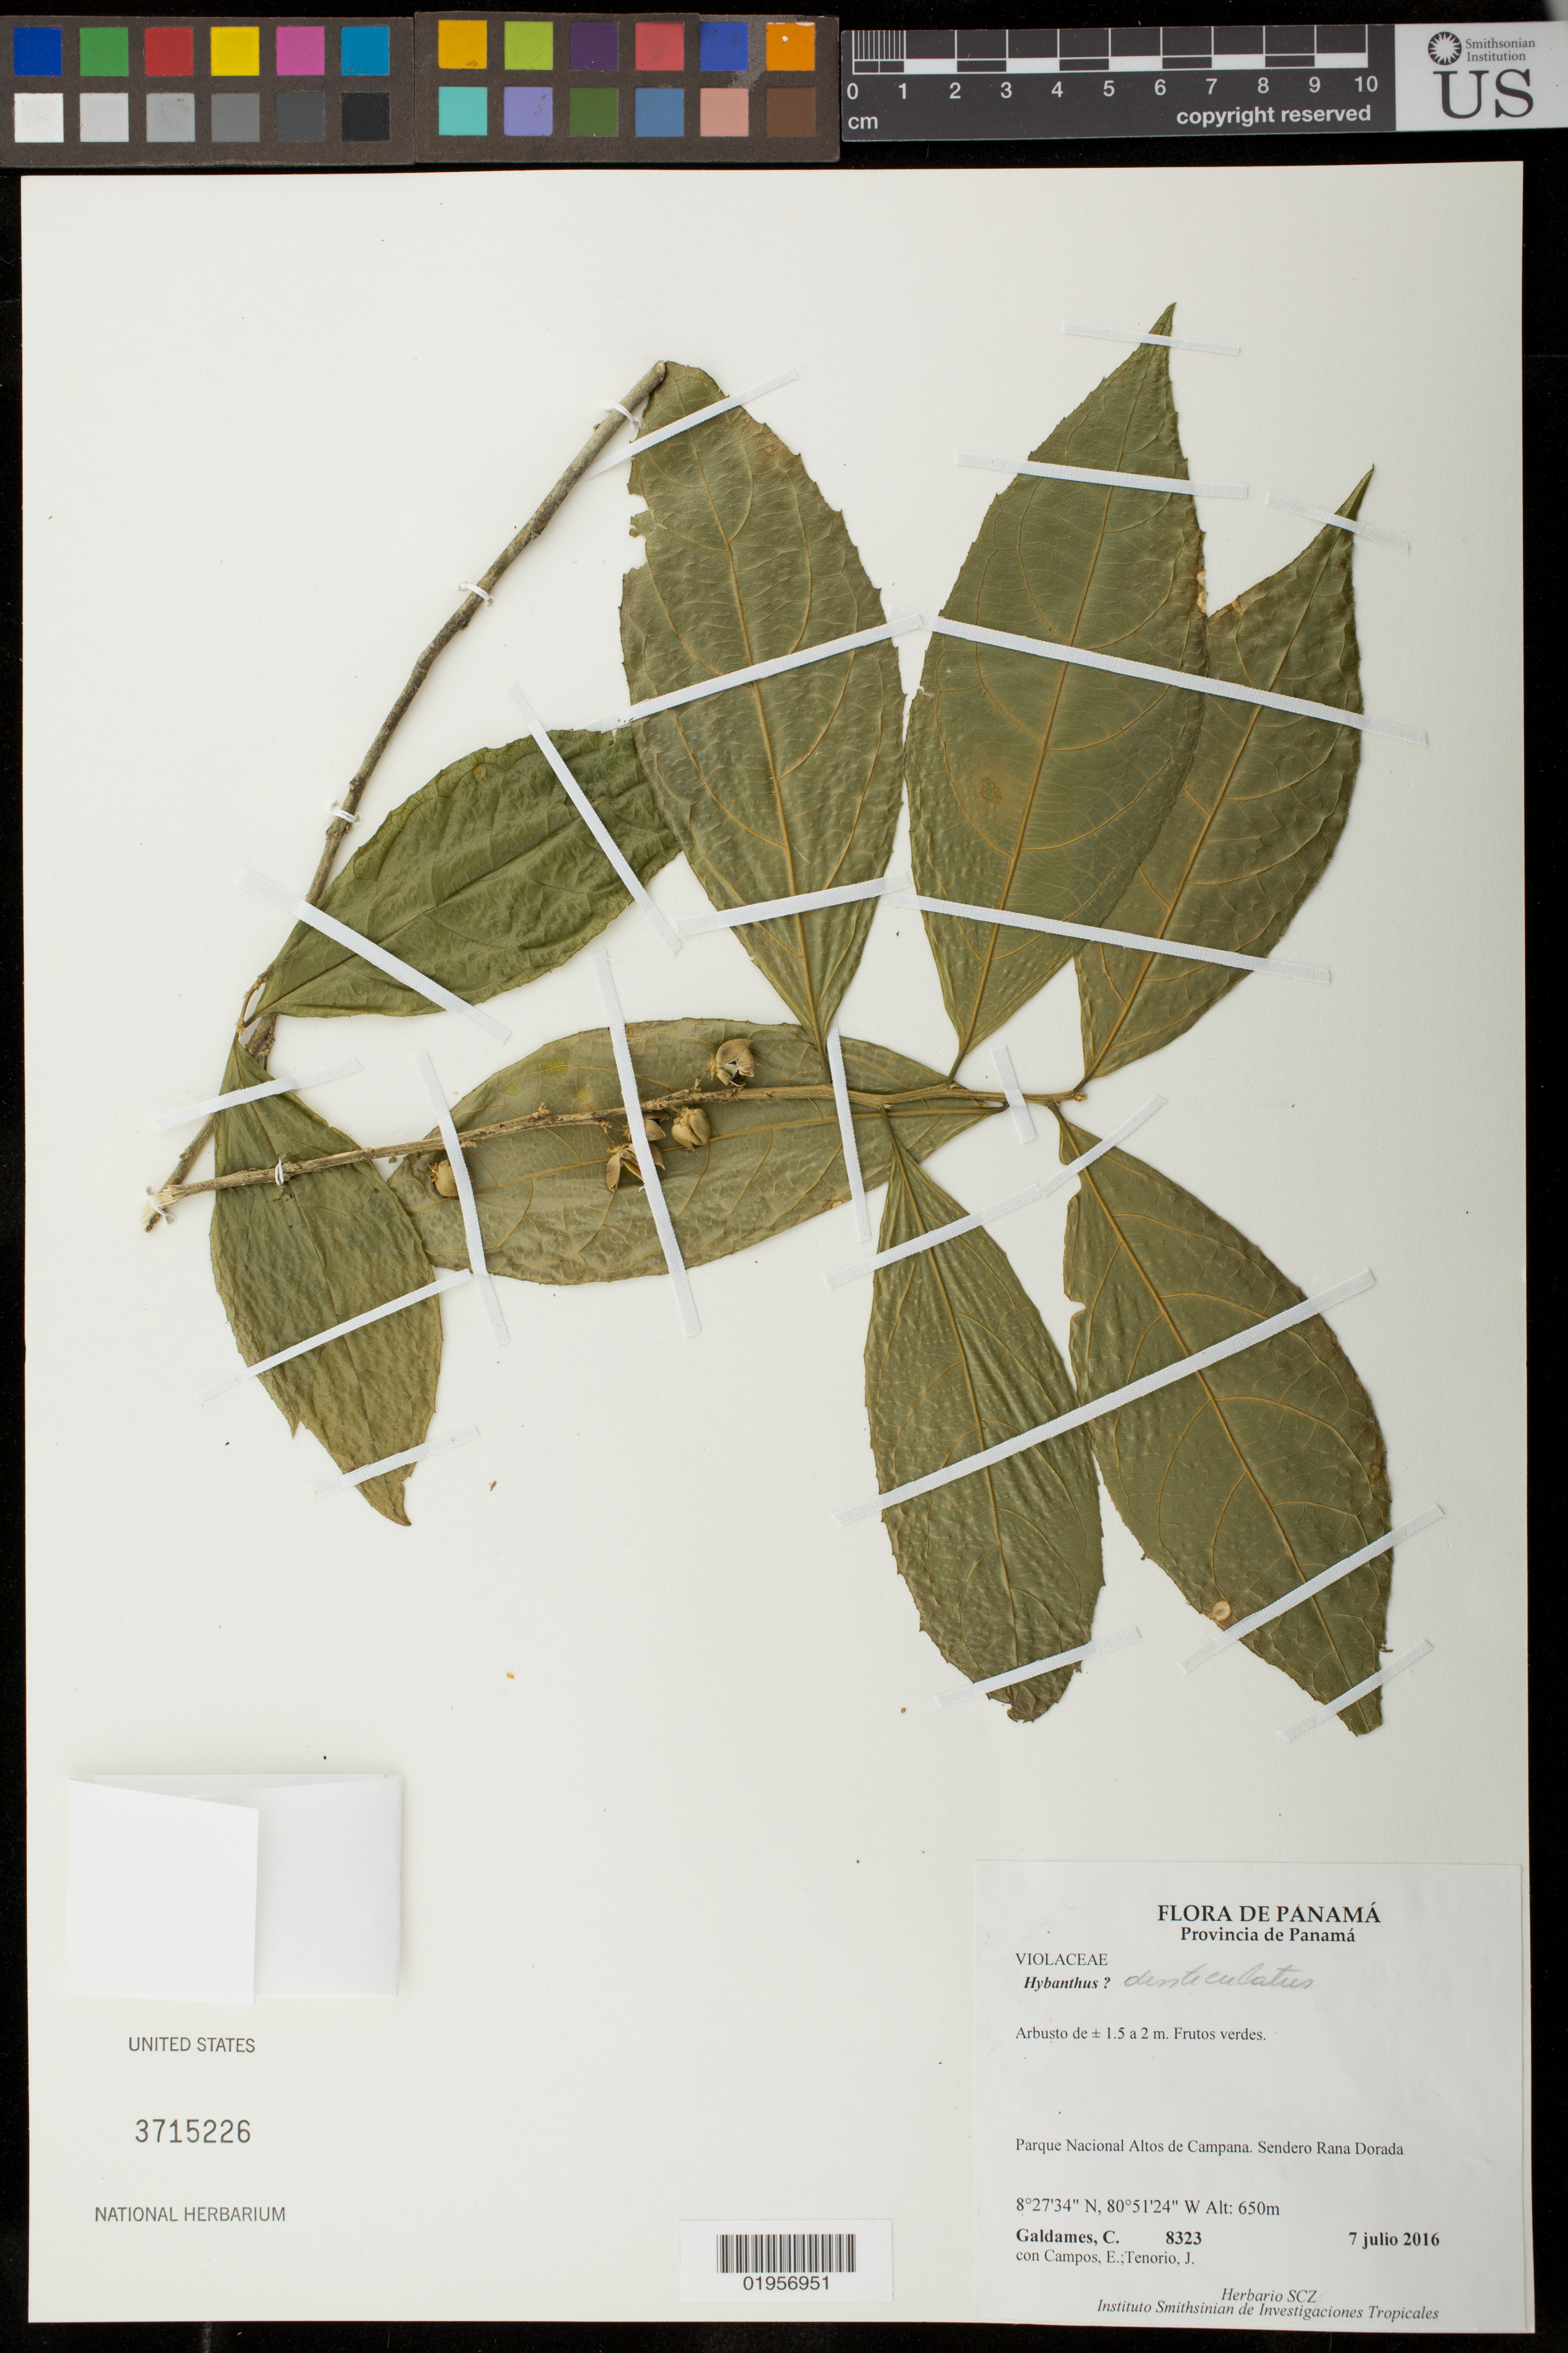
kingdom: Plantae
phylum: Tracheophyta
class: Magnoliopsida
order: Malpighiales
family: Violaceae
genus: Hybanthus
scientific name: Hybanthus denticulatus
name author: H.E. Ballard et al.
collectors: C. Galdames, E. Campos & J. Tenorio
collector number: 8323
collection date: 2016-07-07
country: Panama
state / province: Panamá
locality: Parque National Altos de Campana. Sendero Rana Dorada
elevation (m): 650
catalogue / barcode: US 3715226